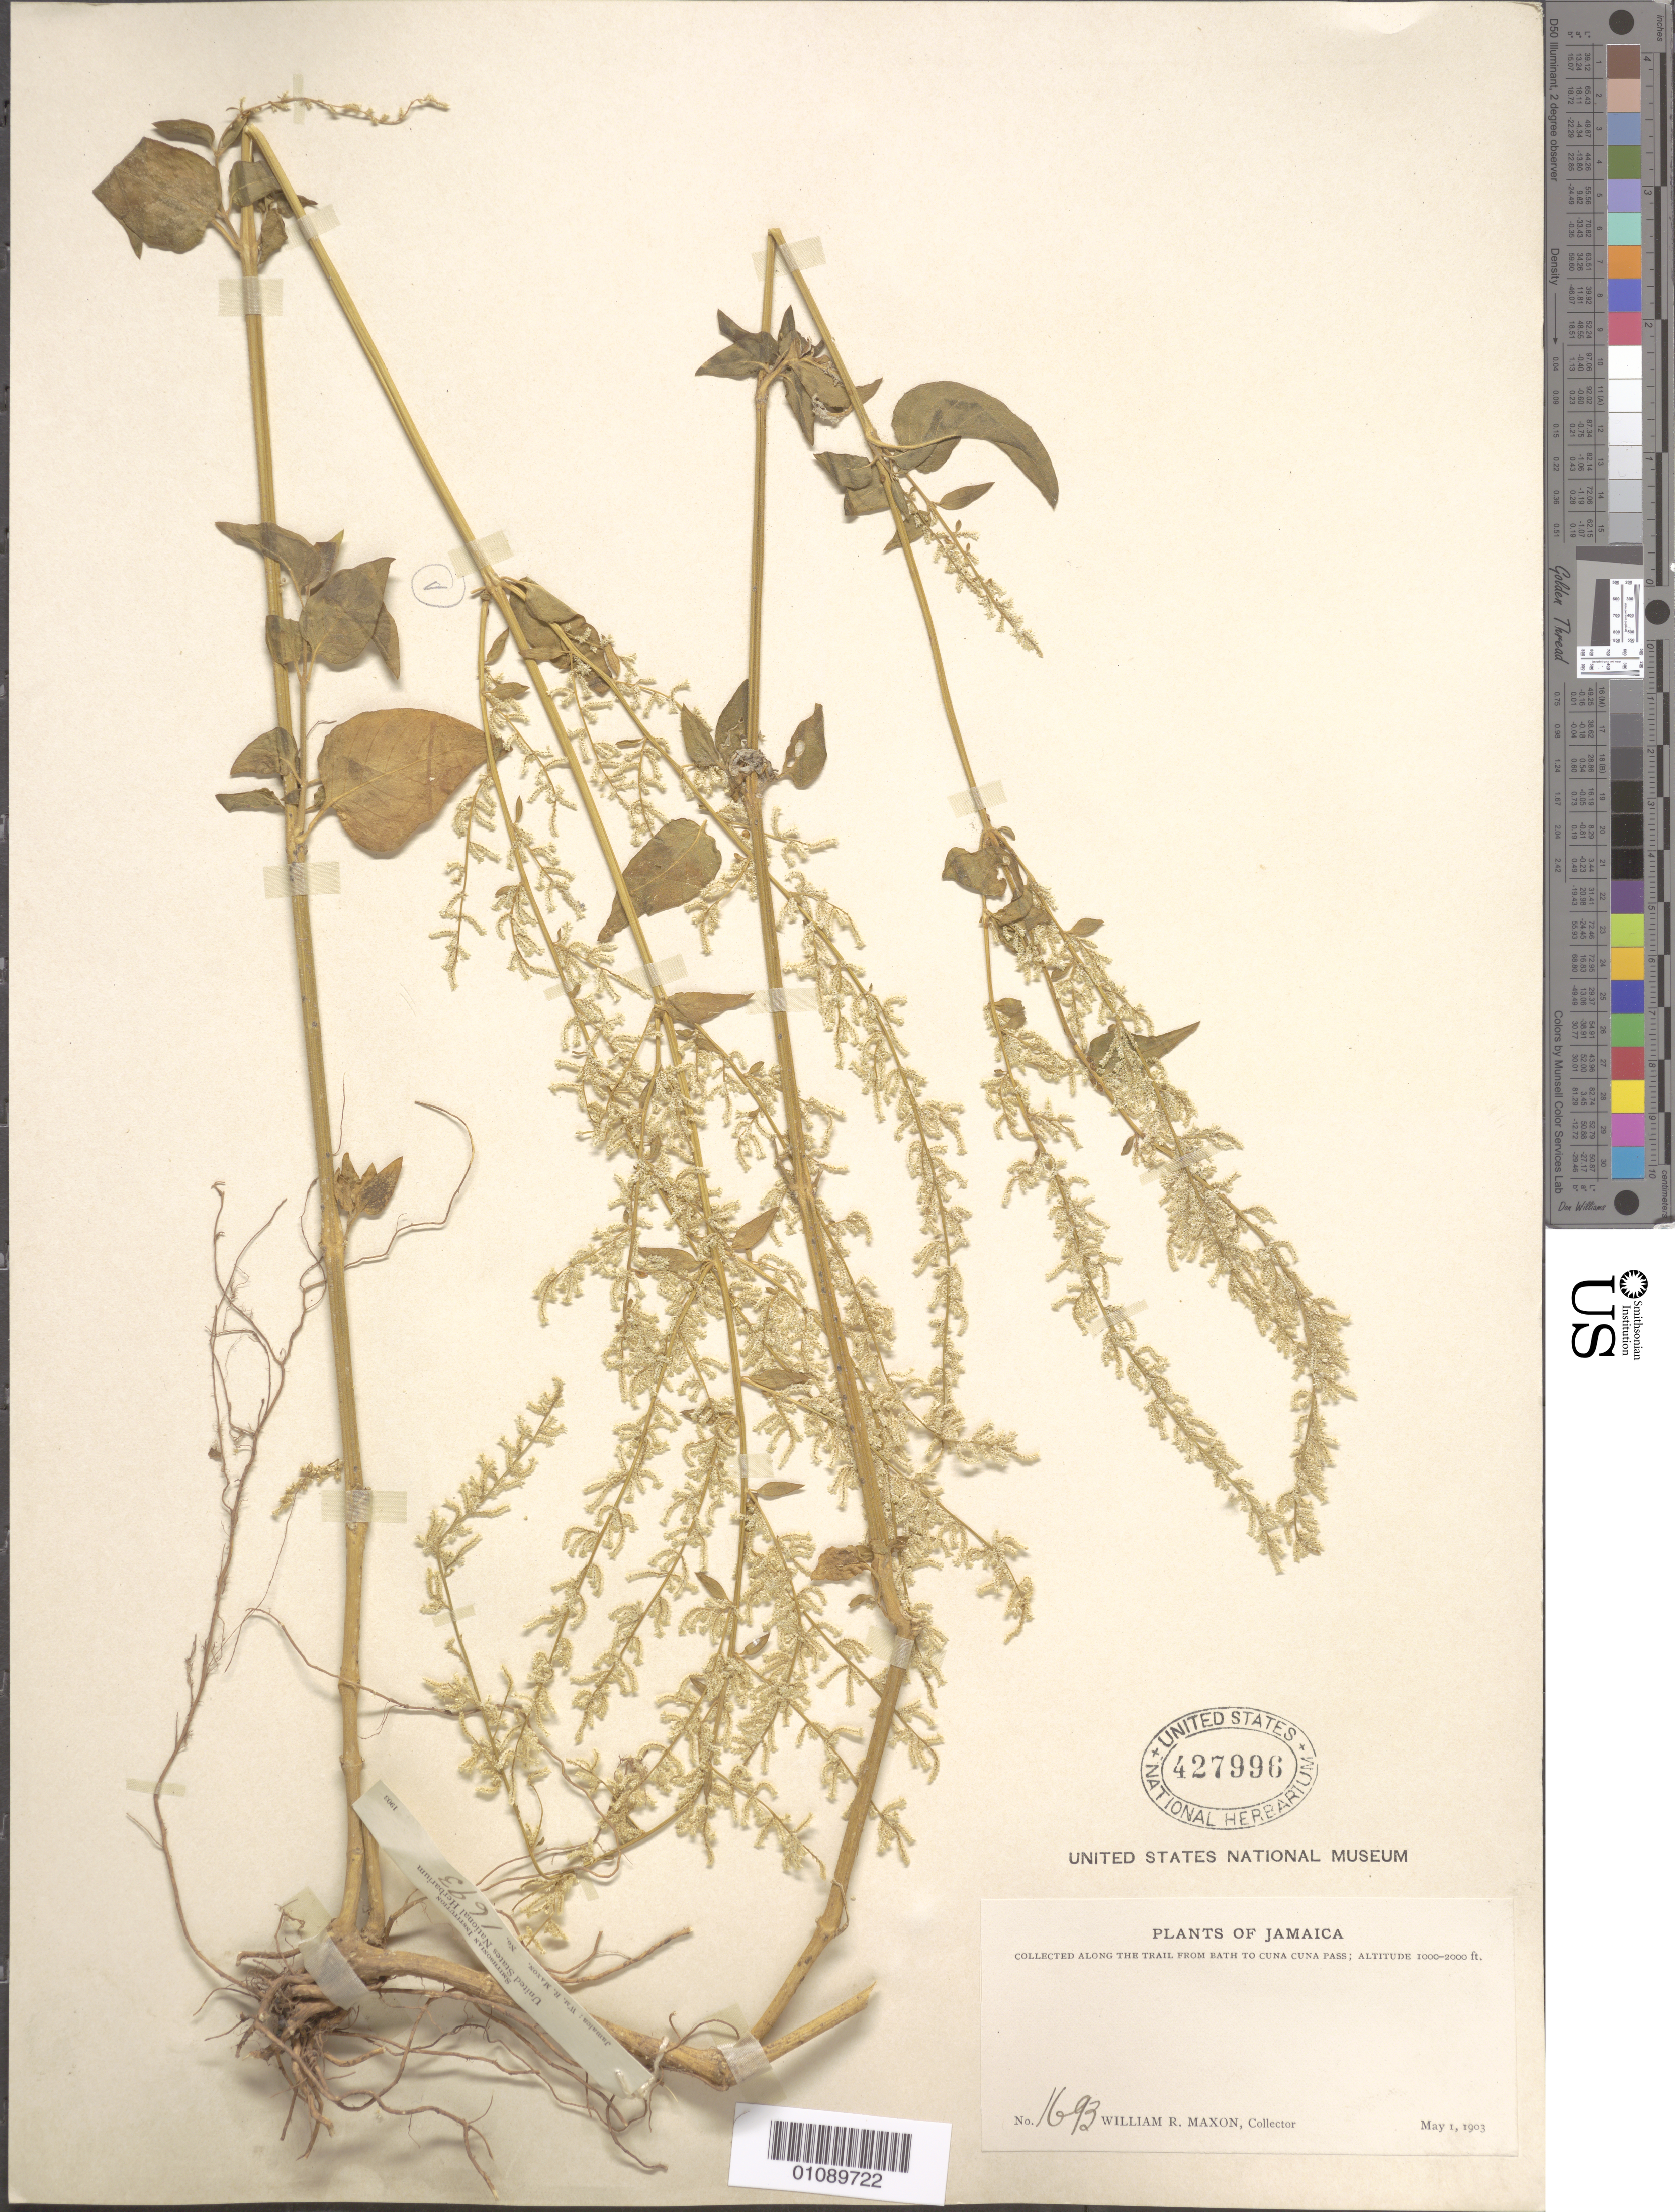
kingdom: Plantae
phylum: Tracheophyta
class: Magnoliopsida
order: Caryophyllales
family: Amaranthaceae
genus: Iresine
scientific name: Iresine celosia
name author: L.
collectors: W. R. Maxon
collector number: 1693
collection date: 1903-05-01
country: Jamaica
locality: Along the trail from bath to Cuna Cuna Pass.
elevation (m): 305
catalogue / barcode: US 427996